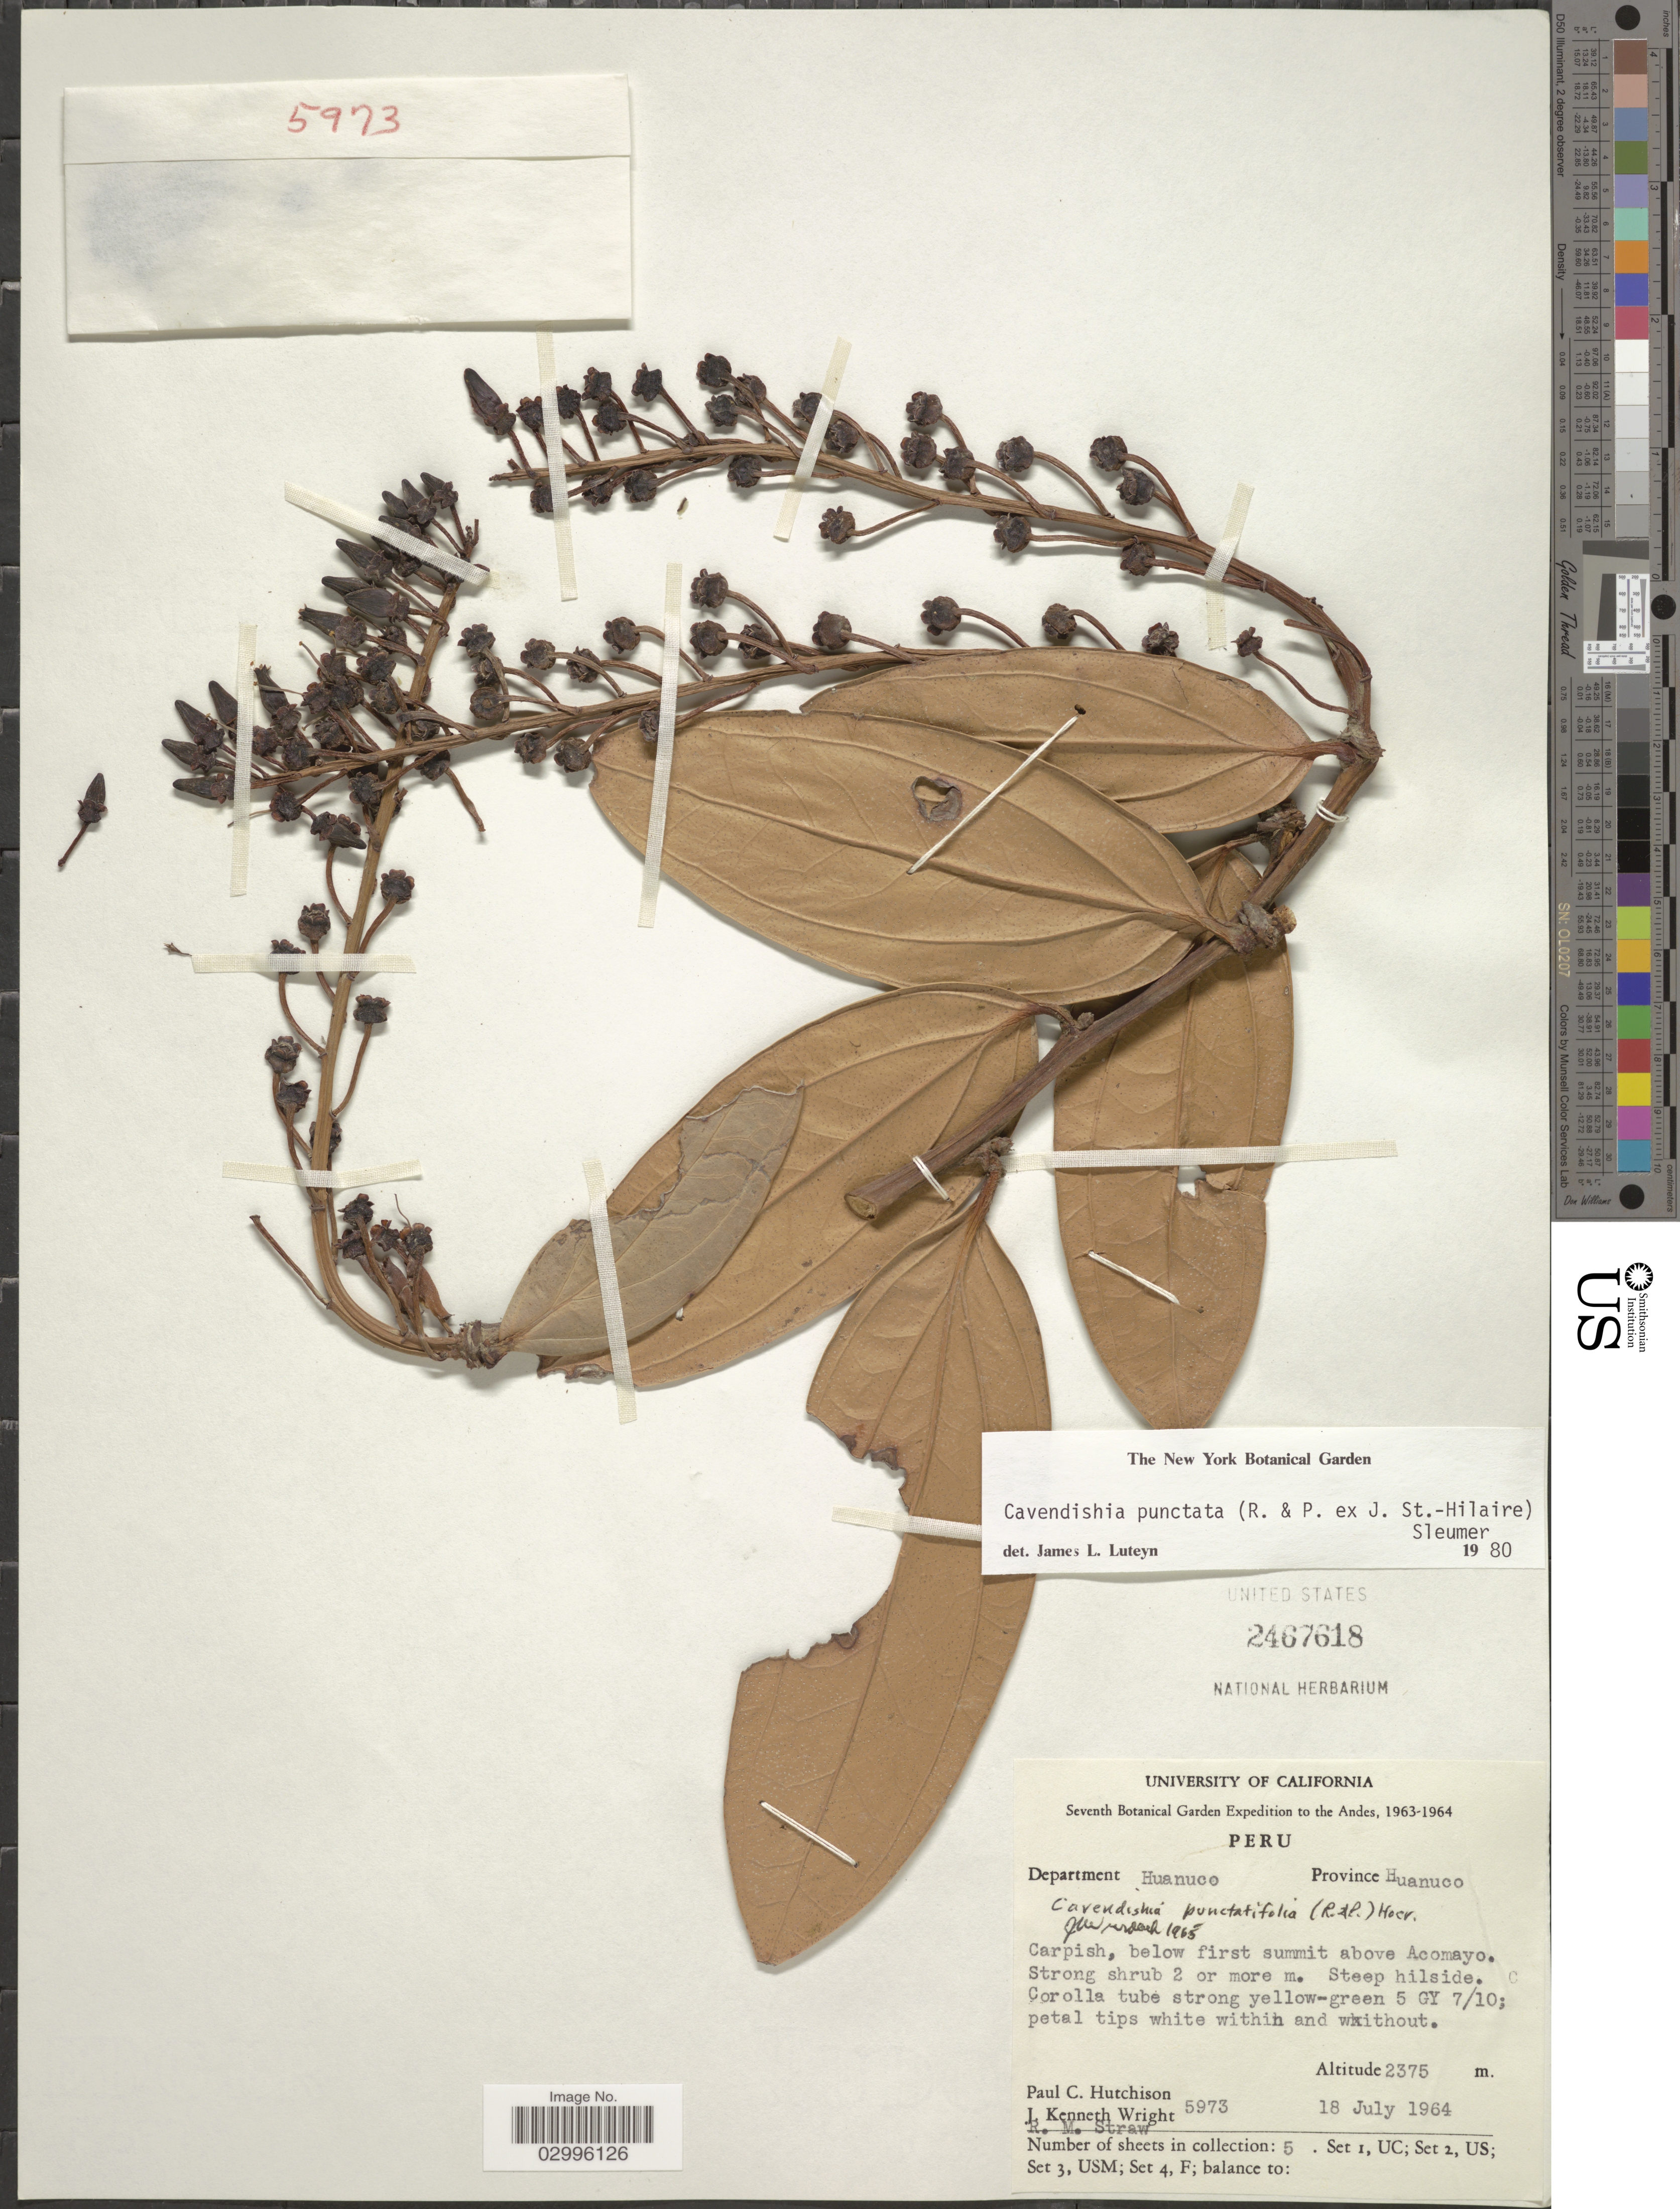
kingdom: Plantae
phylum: Tracheophyta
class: Magnoliopsida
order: Ericales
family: Ericaceae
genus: Cavendishia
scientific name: Cavendishia pubescens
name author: (Kunth) Hemsl.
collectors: P. C. Hutchison, J. K. Wright & R. M. Straw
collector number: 5973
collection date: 1964-07-18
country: Peru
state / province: Huánuco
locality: Department Huanuco. Carpish, below first summit above Acomayo.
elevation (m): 2375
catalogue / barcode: US 2467618